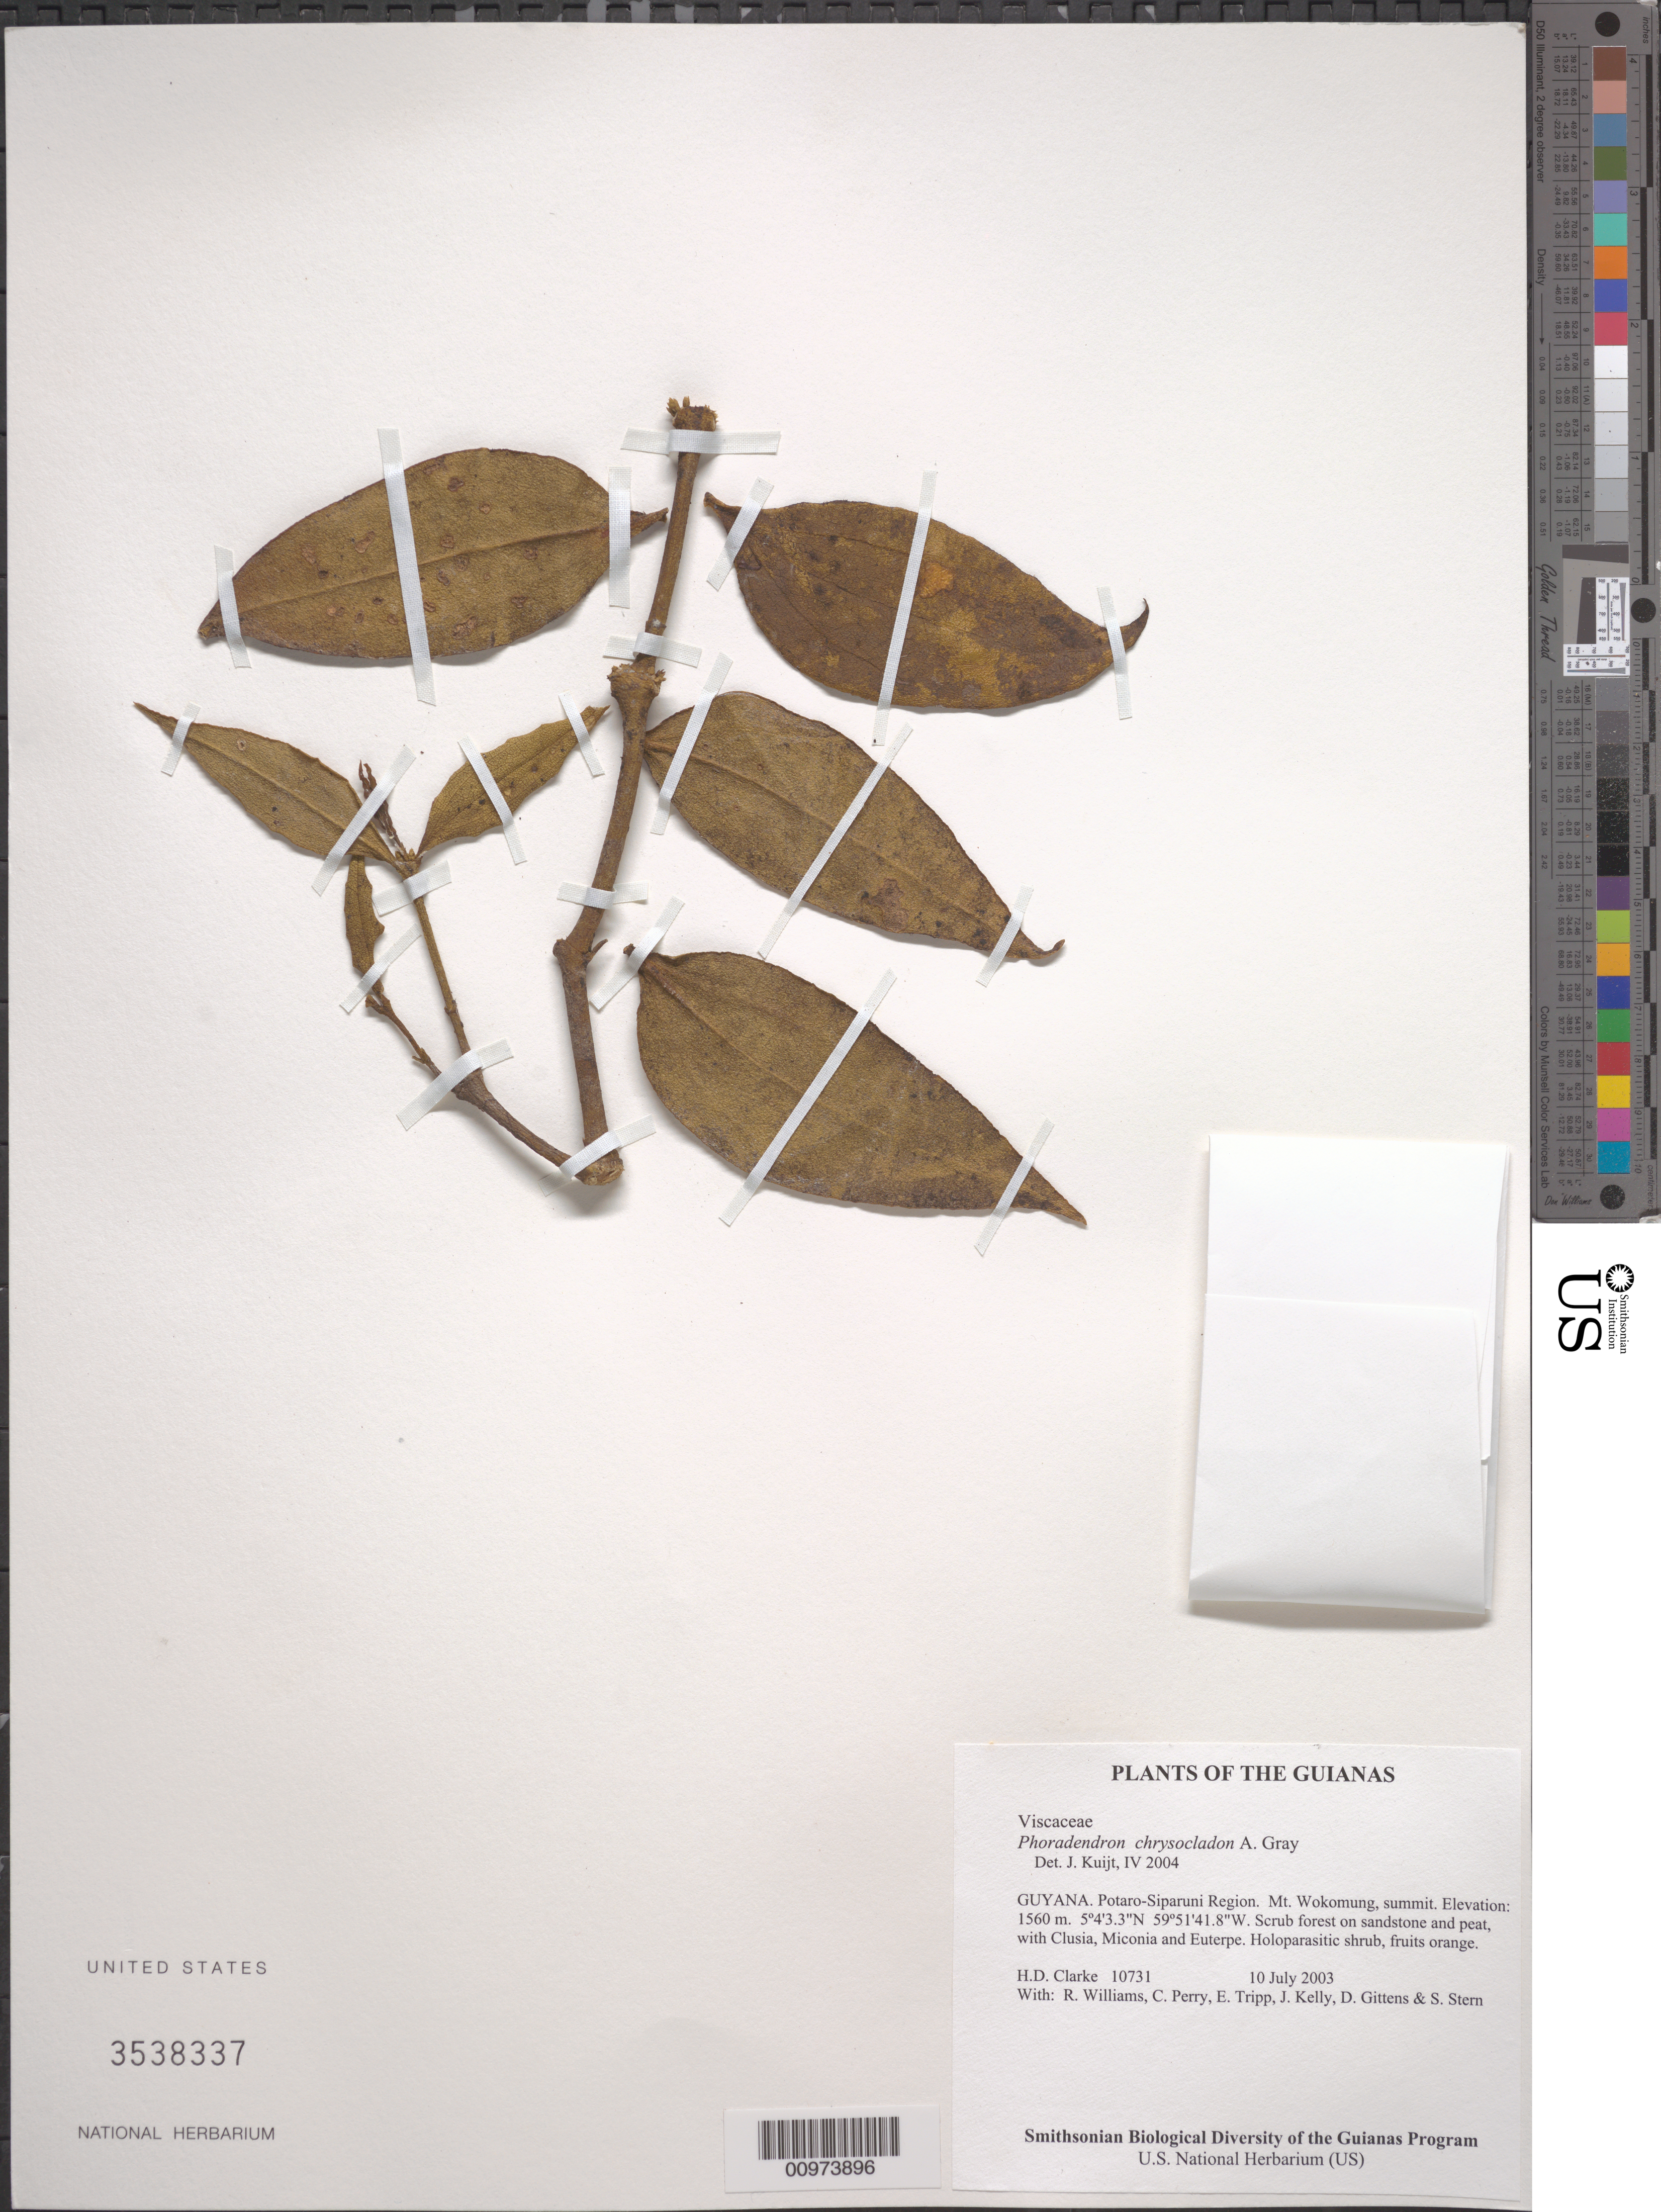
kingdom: Plantae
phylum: Tracheophyta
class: Magnoliopsida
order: Santalales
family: Viscaceae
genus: Phoradendron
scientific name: Phoradendron chrysocladon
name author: A. Gray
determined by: Kuijt, Job, (CANADA)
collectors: H. D. Clarke, R. Williams, C. Perry, E. Tripp, J. Kelly, D. Gittens & S. R. Stern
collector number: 10731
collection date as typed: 10 July 2003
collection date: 2003-07-10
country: Guyana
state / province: Potaro-Siparuni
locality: Mt. Wokomung, summit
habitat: Scrub forest on sandstone and peat, with Clusia, Miconia and Euterpe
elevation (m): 1560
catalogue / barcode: US 3538337